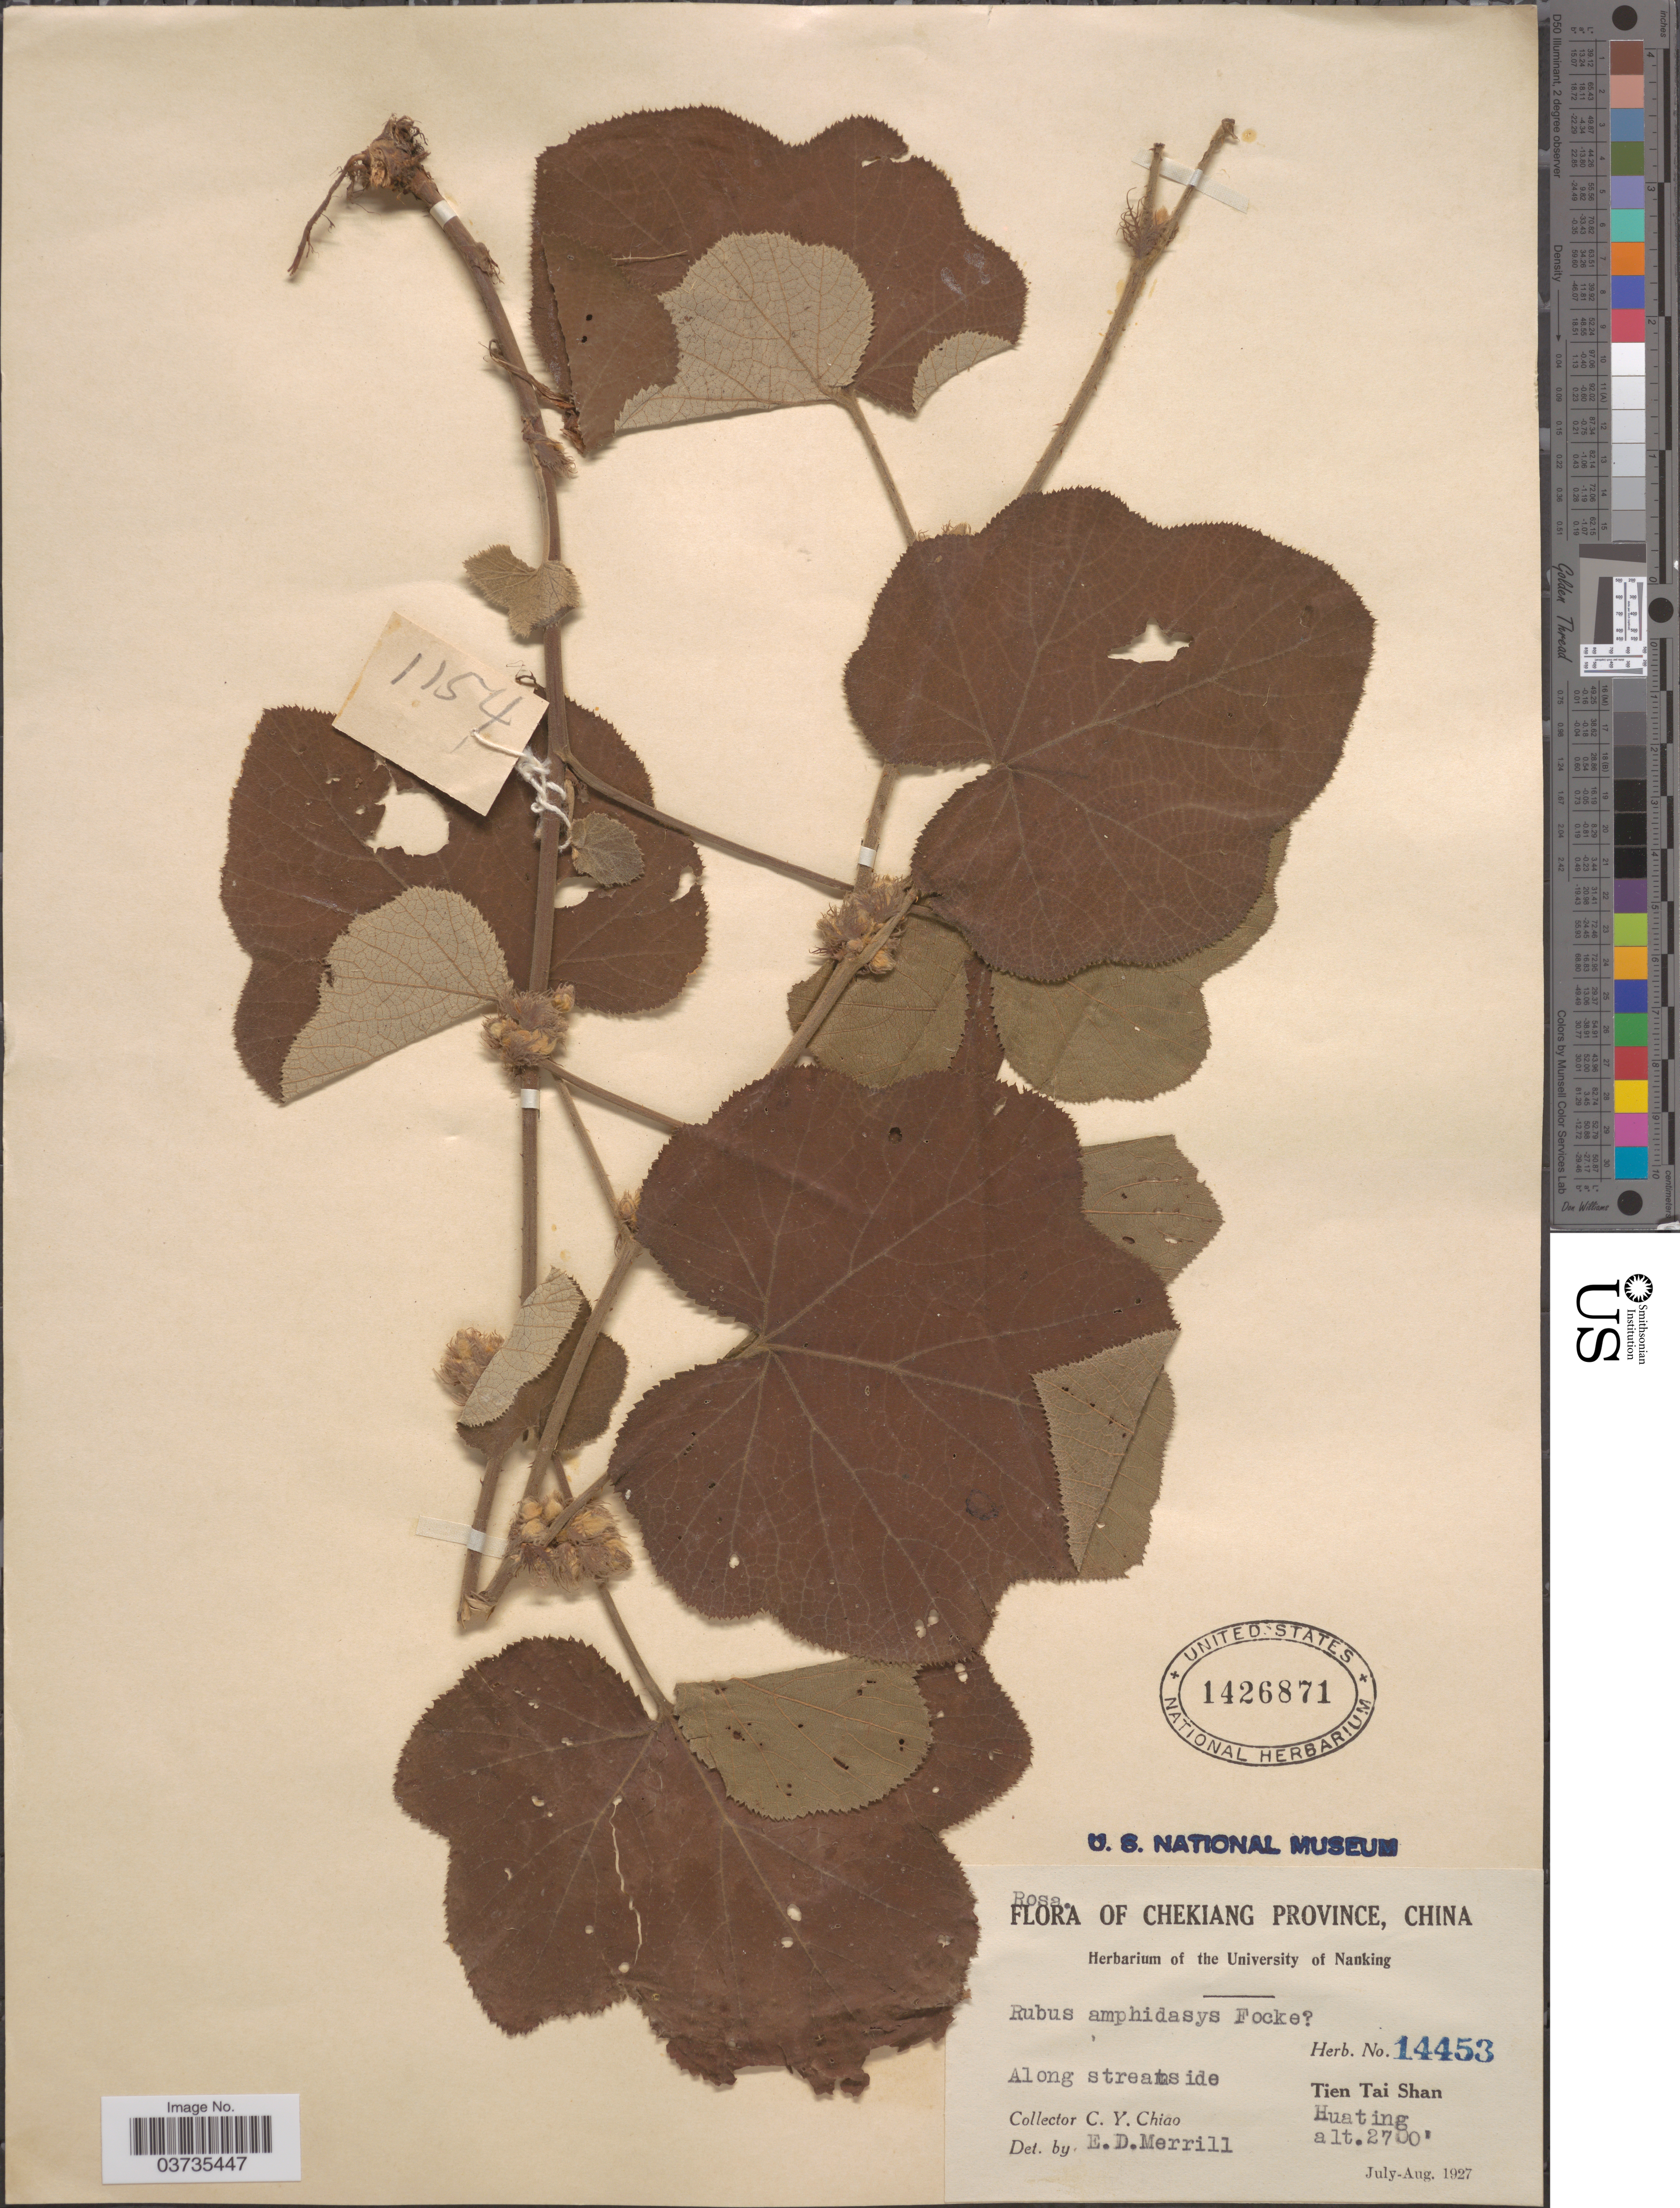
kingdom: Plantae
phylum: Tracheophyta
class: Magnoliopsida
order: Rosales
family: Rosaceae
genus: Rubus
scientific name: Rubus amphidasys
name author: Focke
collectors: C. Y. Chiao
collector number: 14453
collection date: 1927-07/1927-08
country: China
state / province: Zhejiang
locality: Chekiang Province. Along streamside. Tien Tai Shan. Huating.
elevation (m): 823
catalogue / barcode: US 1426871